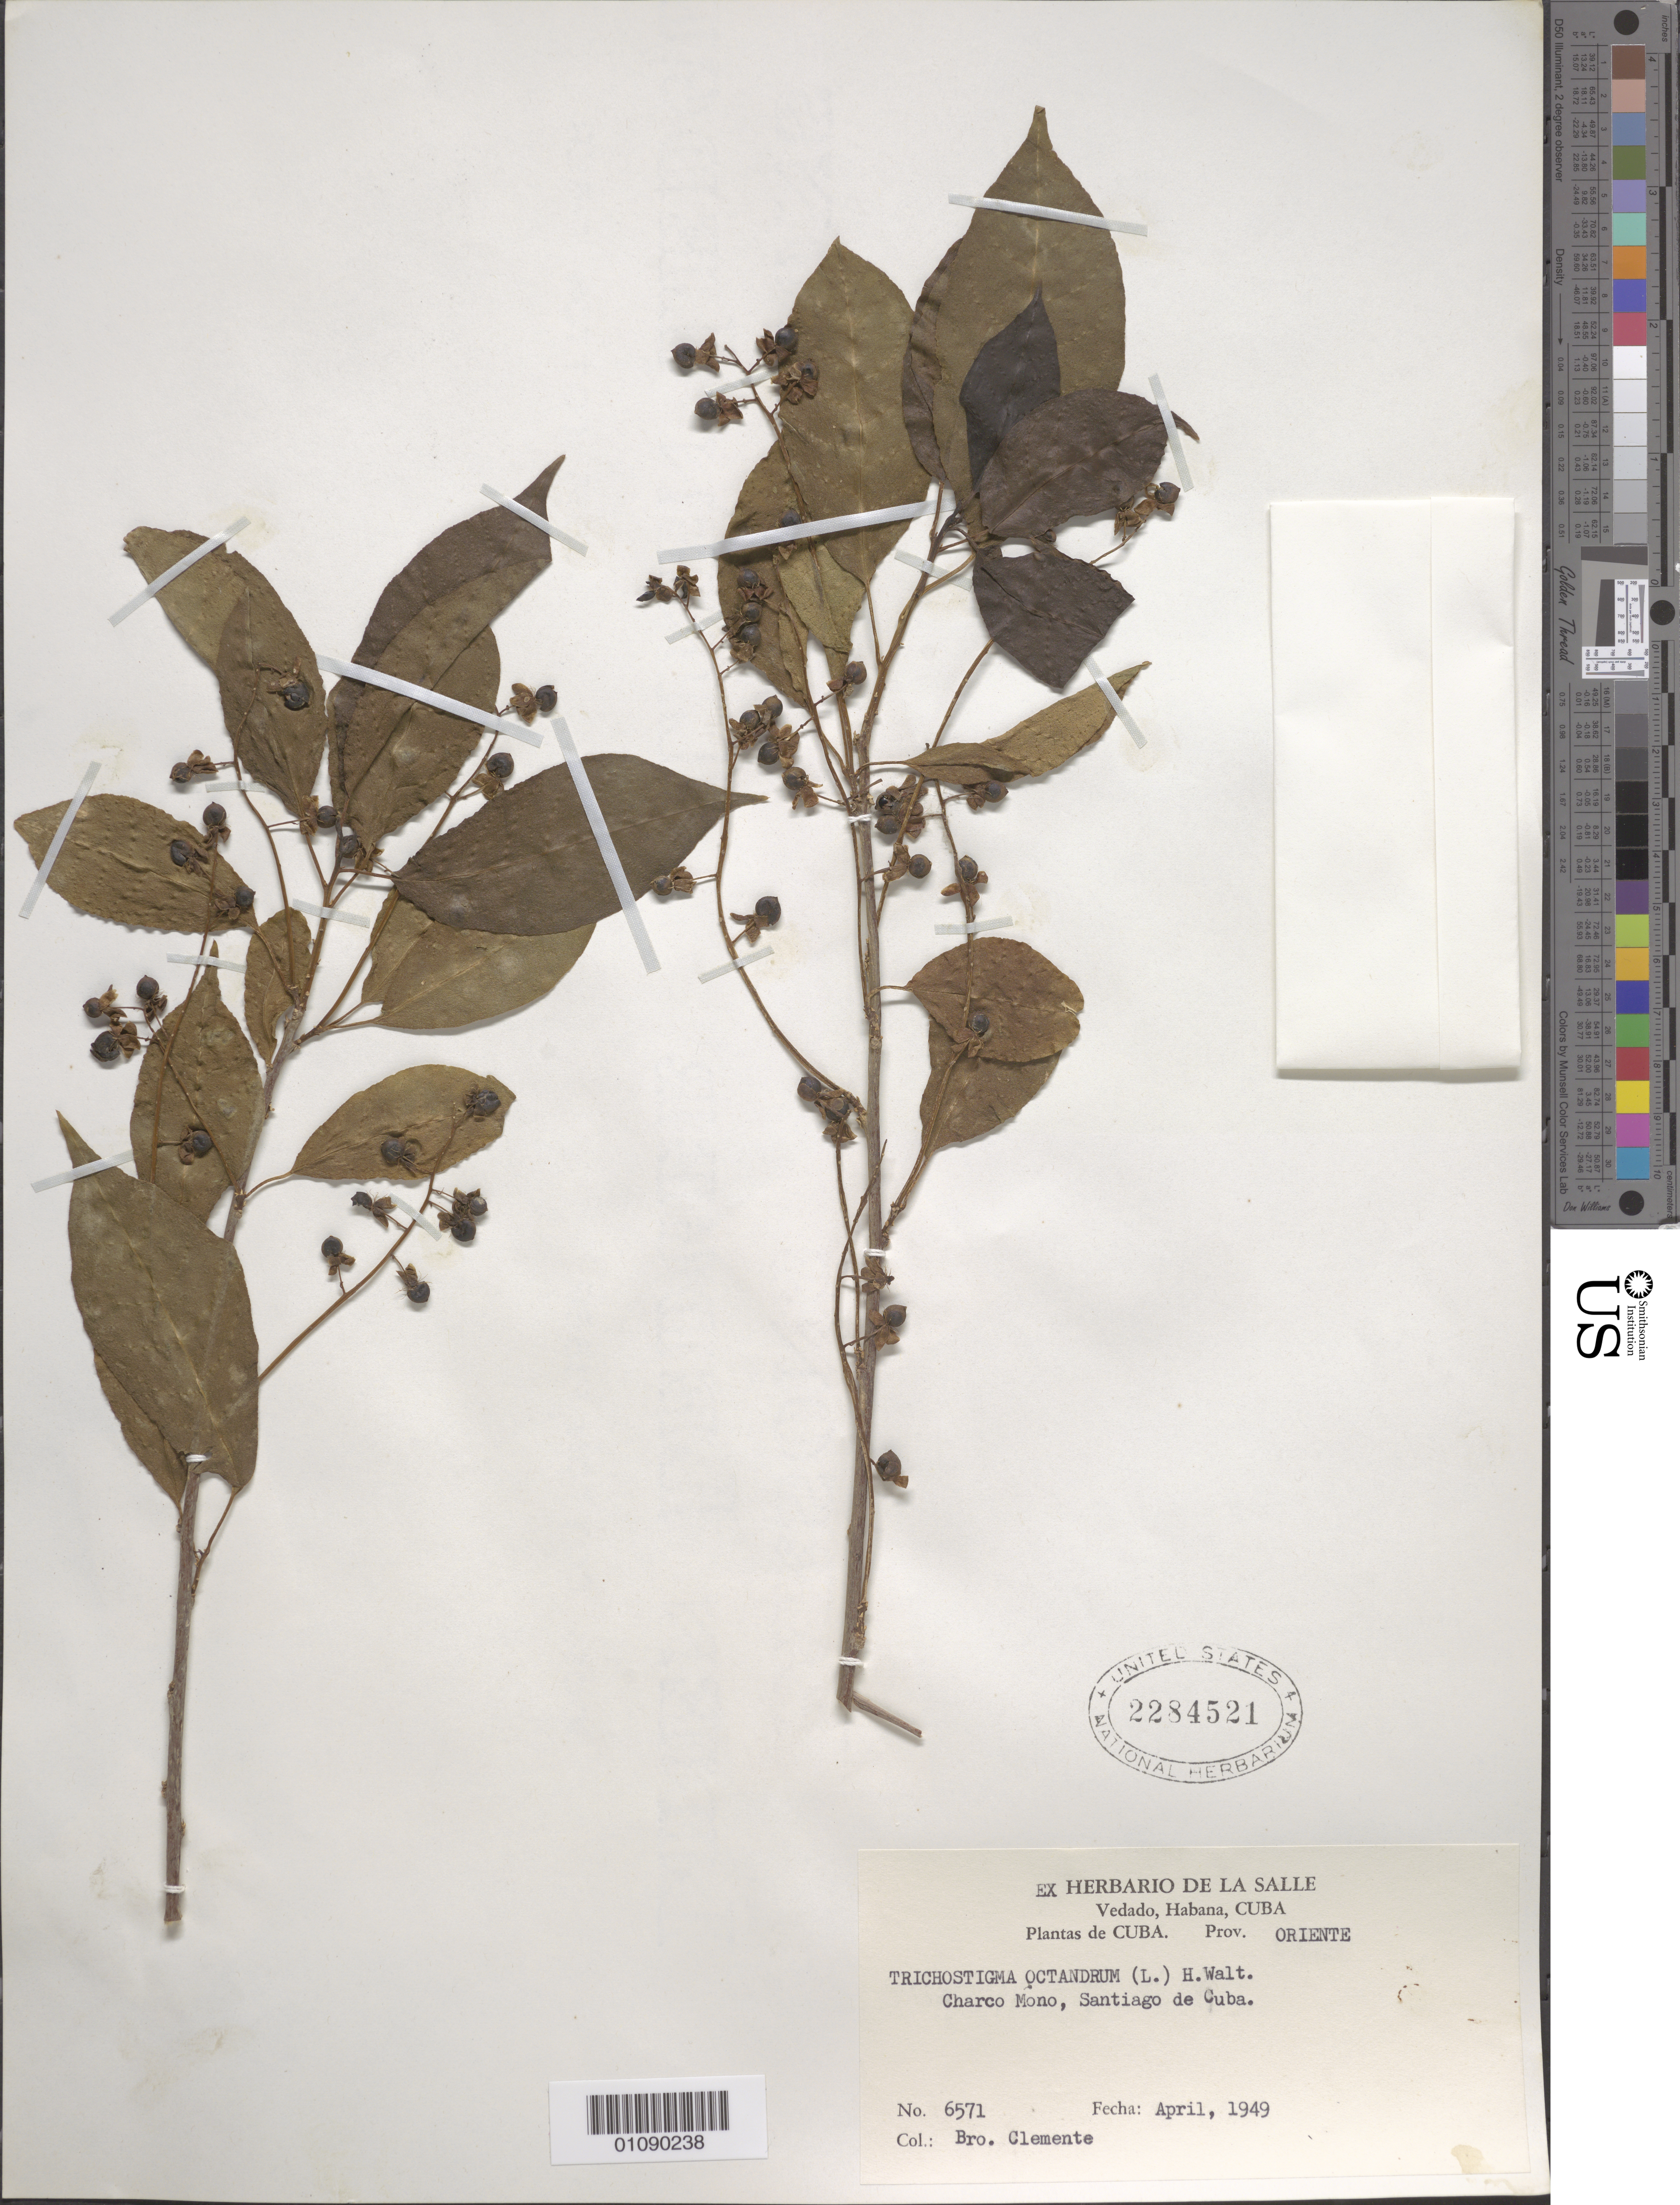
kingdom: Plantae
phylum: Tracheophyta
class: Magnoliopsida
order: Caryophyllales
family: Phytolaccaceae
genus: Trichostigma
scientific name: Trichostigma octandrum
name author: (L.) H. Walter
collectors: Bro. Clemente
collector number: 6571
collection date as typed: Apr 1949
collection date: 1949-04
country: Cuba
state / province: Santiago de Cuba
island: Cuba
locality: Oriente, Santiago de Cuba, Charco Mono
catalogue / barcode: US 2284521